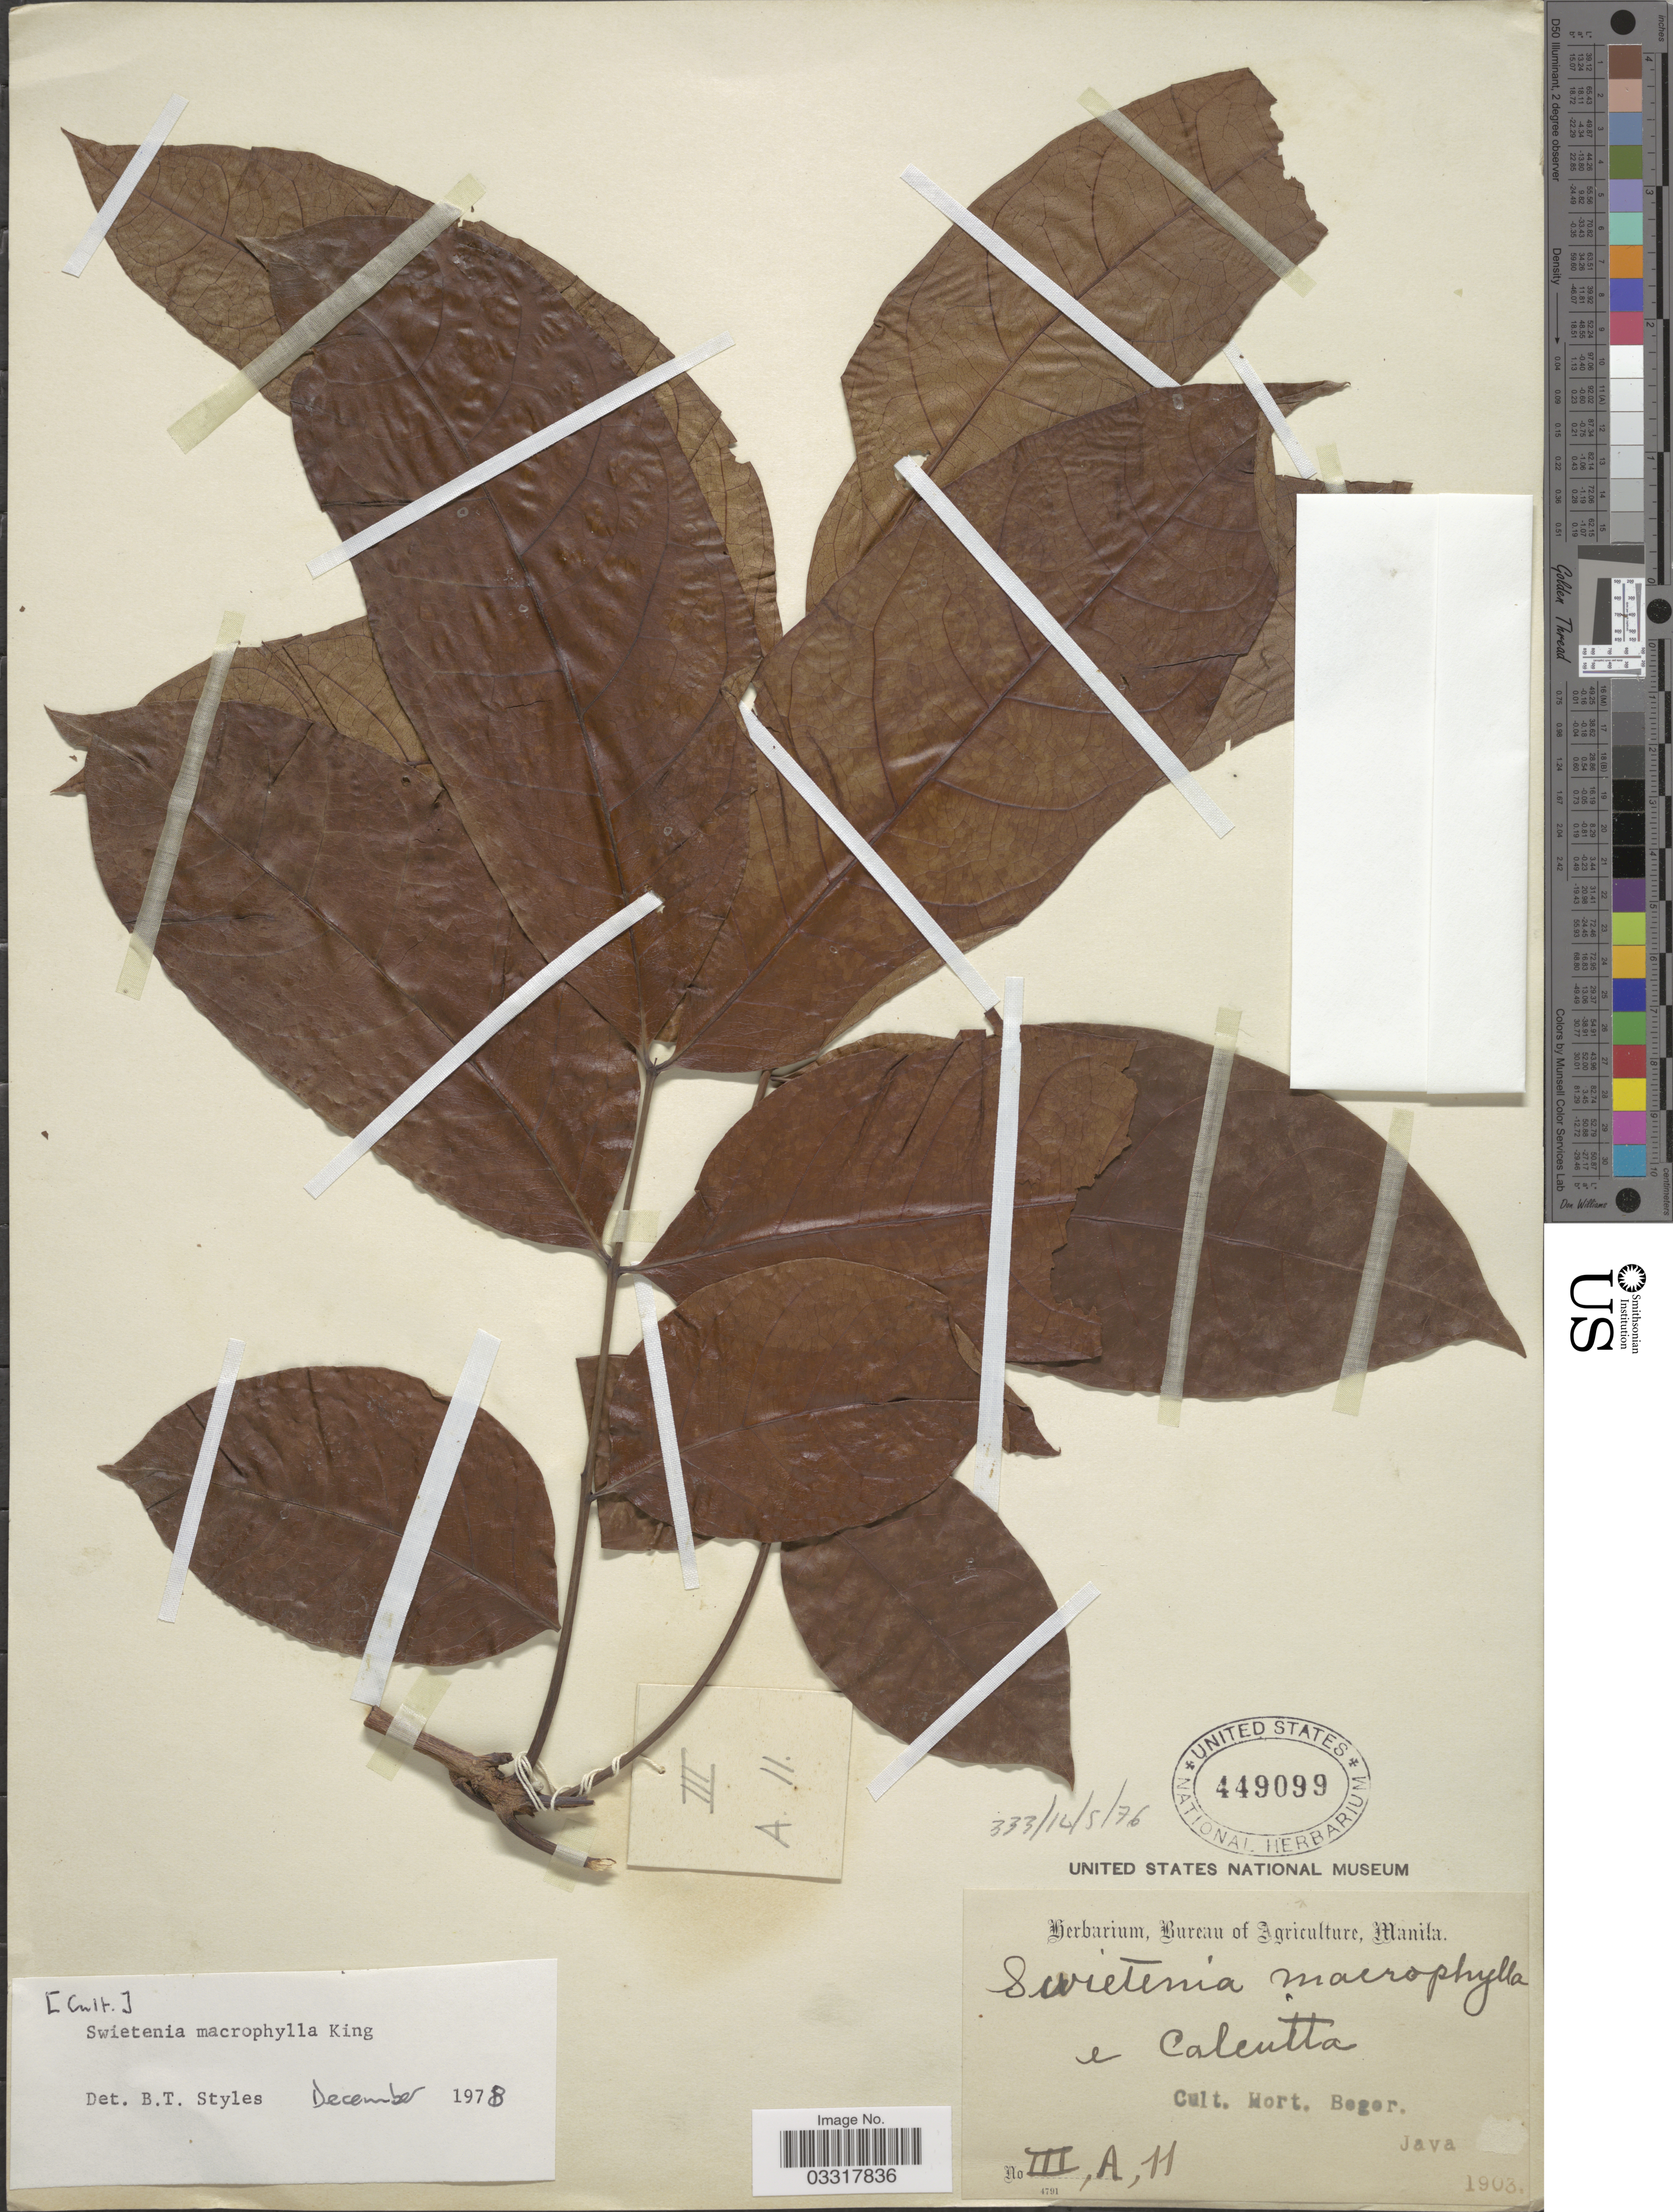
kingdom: Plantae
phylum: Tracheophyta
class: Magnoliopsida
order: Sapindales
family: Meliaceae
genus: Swietenia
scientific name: Swietenia macrophylla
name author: King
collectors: Ex herb. Bureau of Agriculture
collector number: III, A, 11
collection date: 1903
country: Indonesia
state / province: Java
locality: Cult. Hort. Bogor.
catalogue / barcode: US 449099